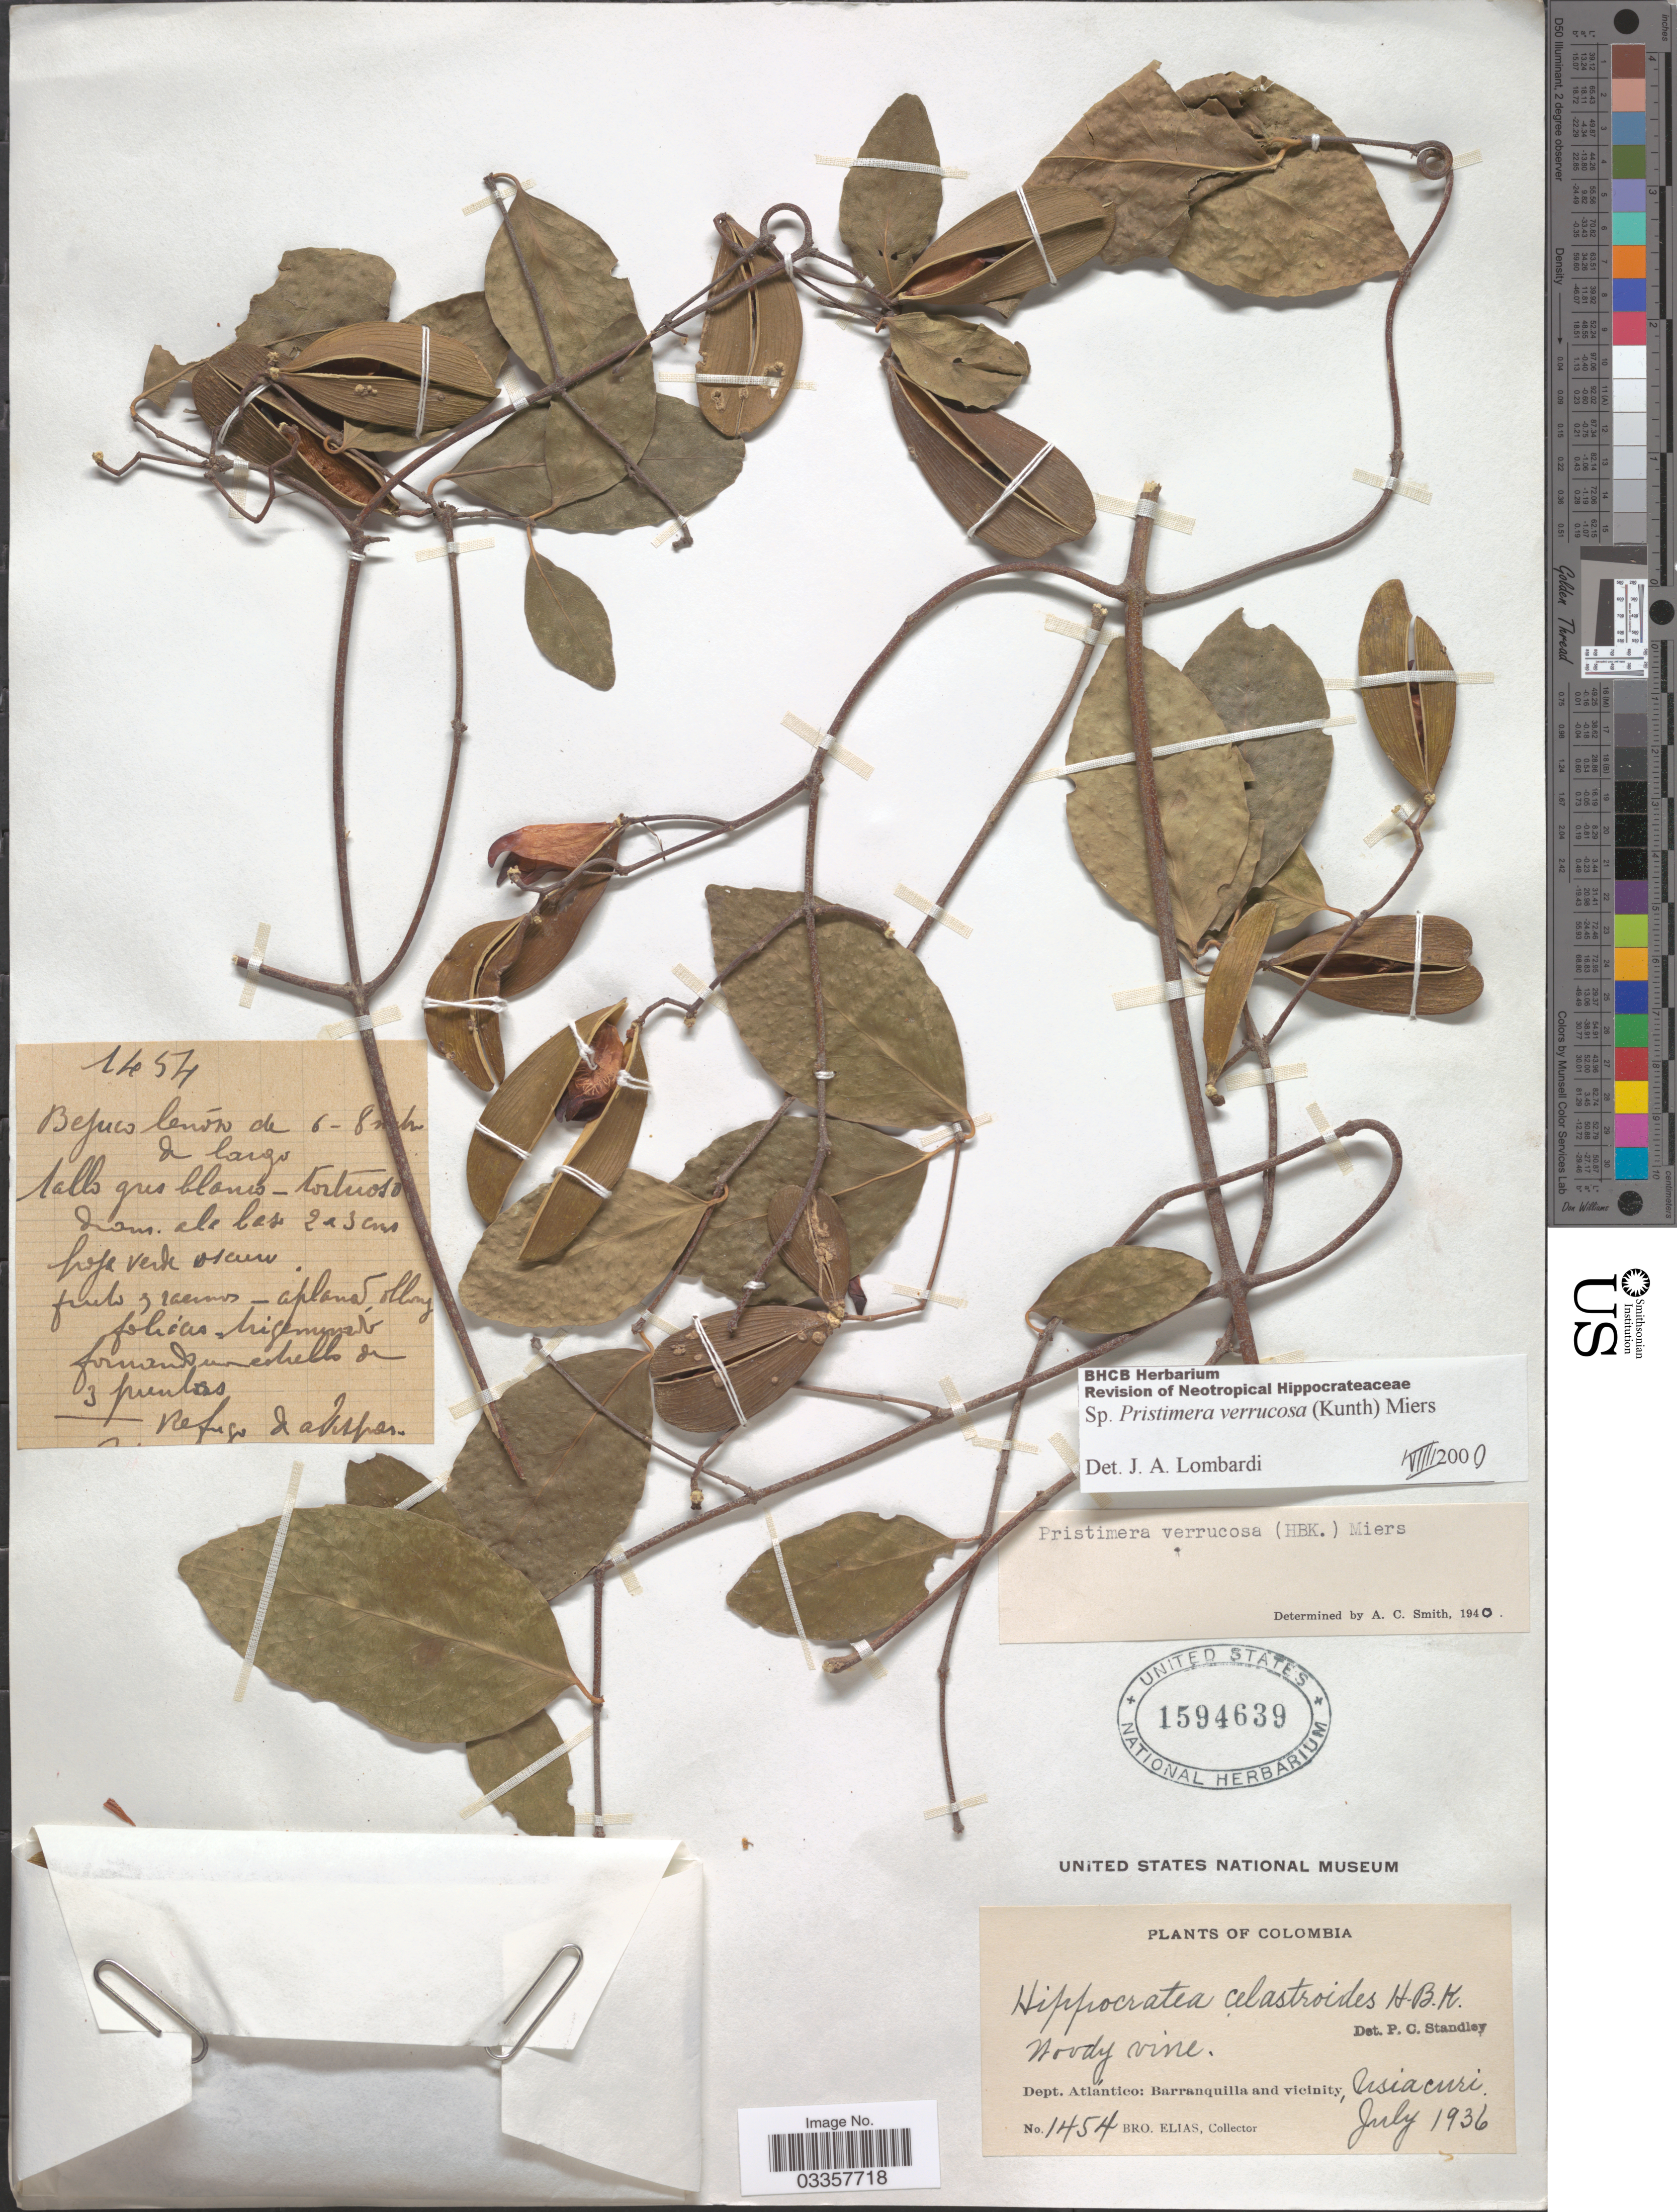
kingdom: Plantae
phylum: Tracheophyta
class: Magnoliopsida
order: Celastrales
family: Celastraceae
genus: Pristimera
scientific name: Pristimera verrucosa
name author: (Kunth) Miers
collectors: Bro. Elias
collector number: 1454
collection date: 1936-07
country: Colombia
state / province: Atlántico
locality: Dept. Atlántico: Barranquilla and vicinity, Usiacuri.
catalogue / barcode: US 1594639